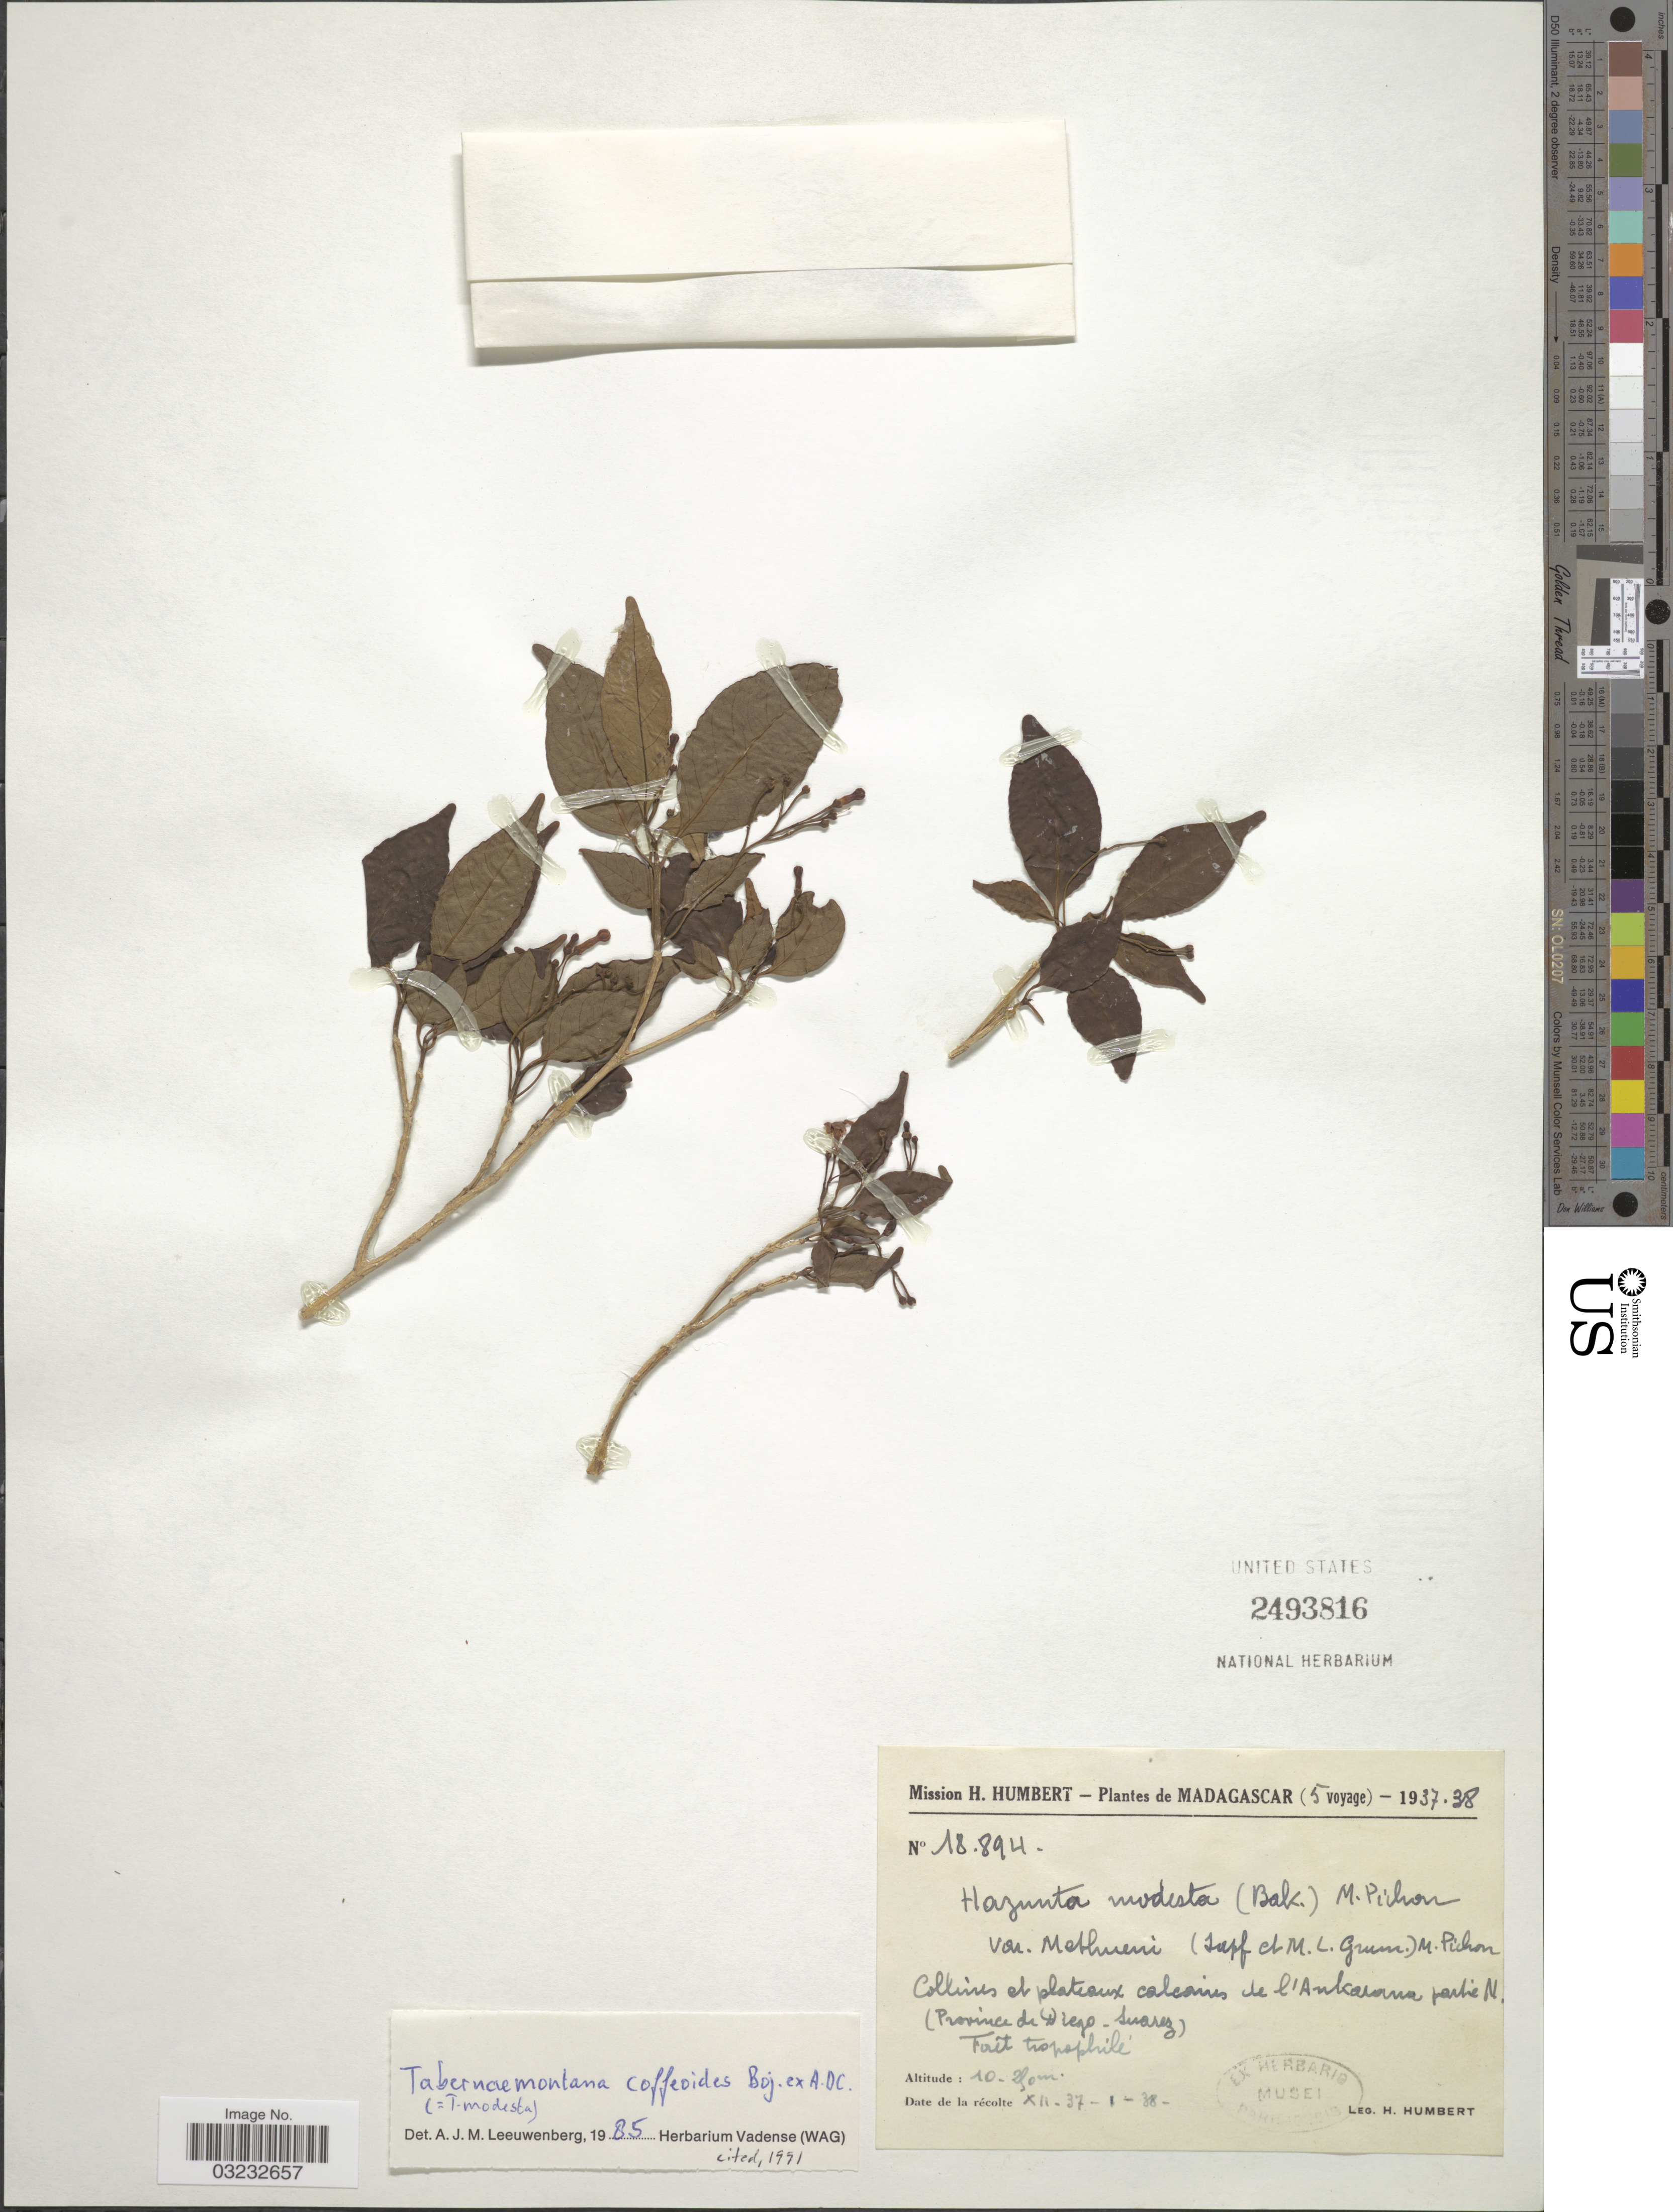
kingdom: Plantae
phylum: Tracheophyta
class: Magnoliopsida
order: Gentianales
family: Apocynaceae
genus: Tabernaemontana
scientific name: Tabernaemontana coffeoides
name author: Bojer ex A. DC.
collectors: H. Humbert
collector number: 18894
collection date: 1937-12/1938-01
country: Madagascar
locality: Collines et plateaux calcareis de l'Ankarana partie N. (Province de Diego-Suarez).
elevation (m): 10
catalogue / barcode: US 2493816